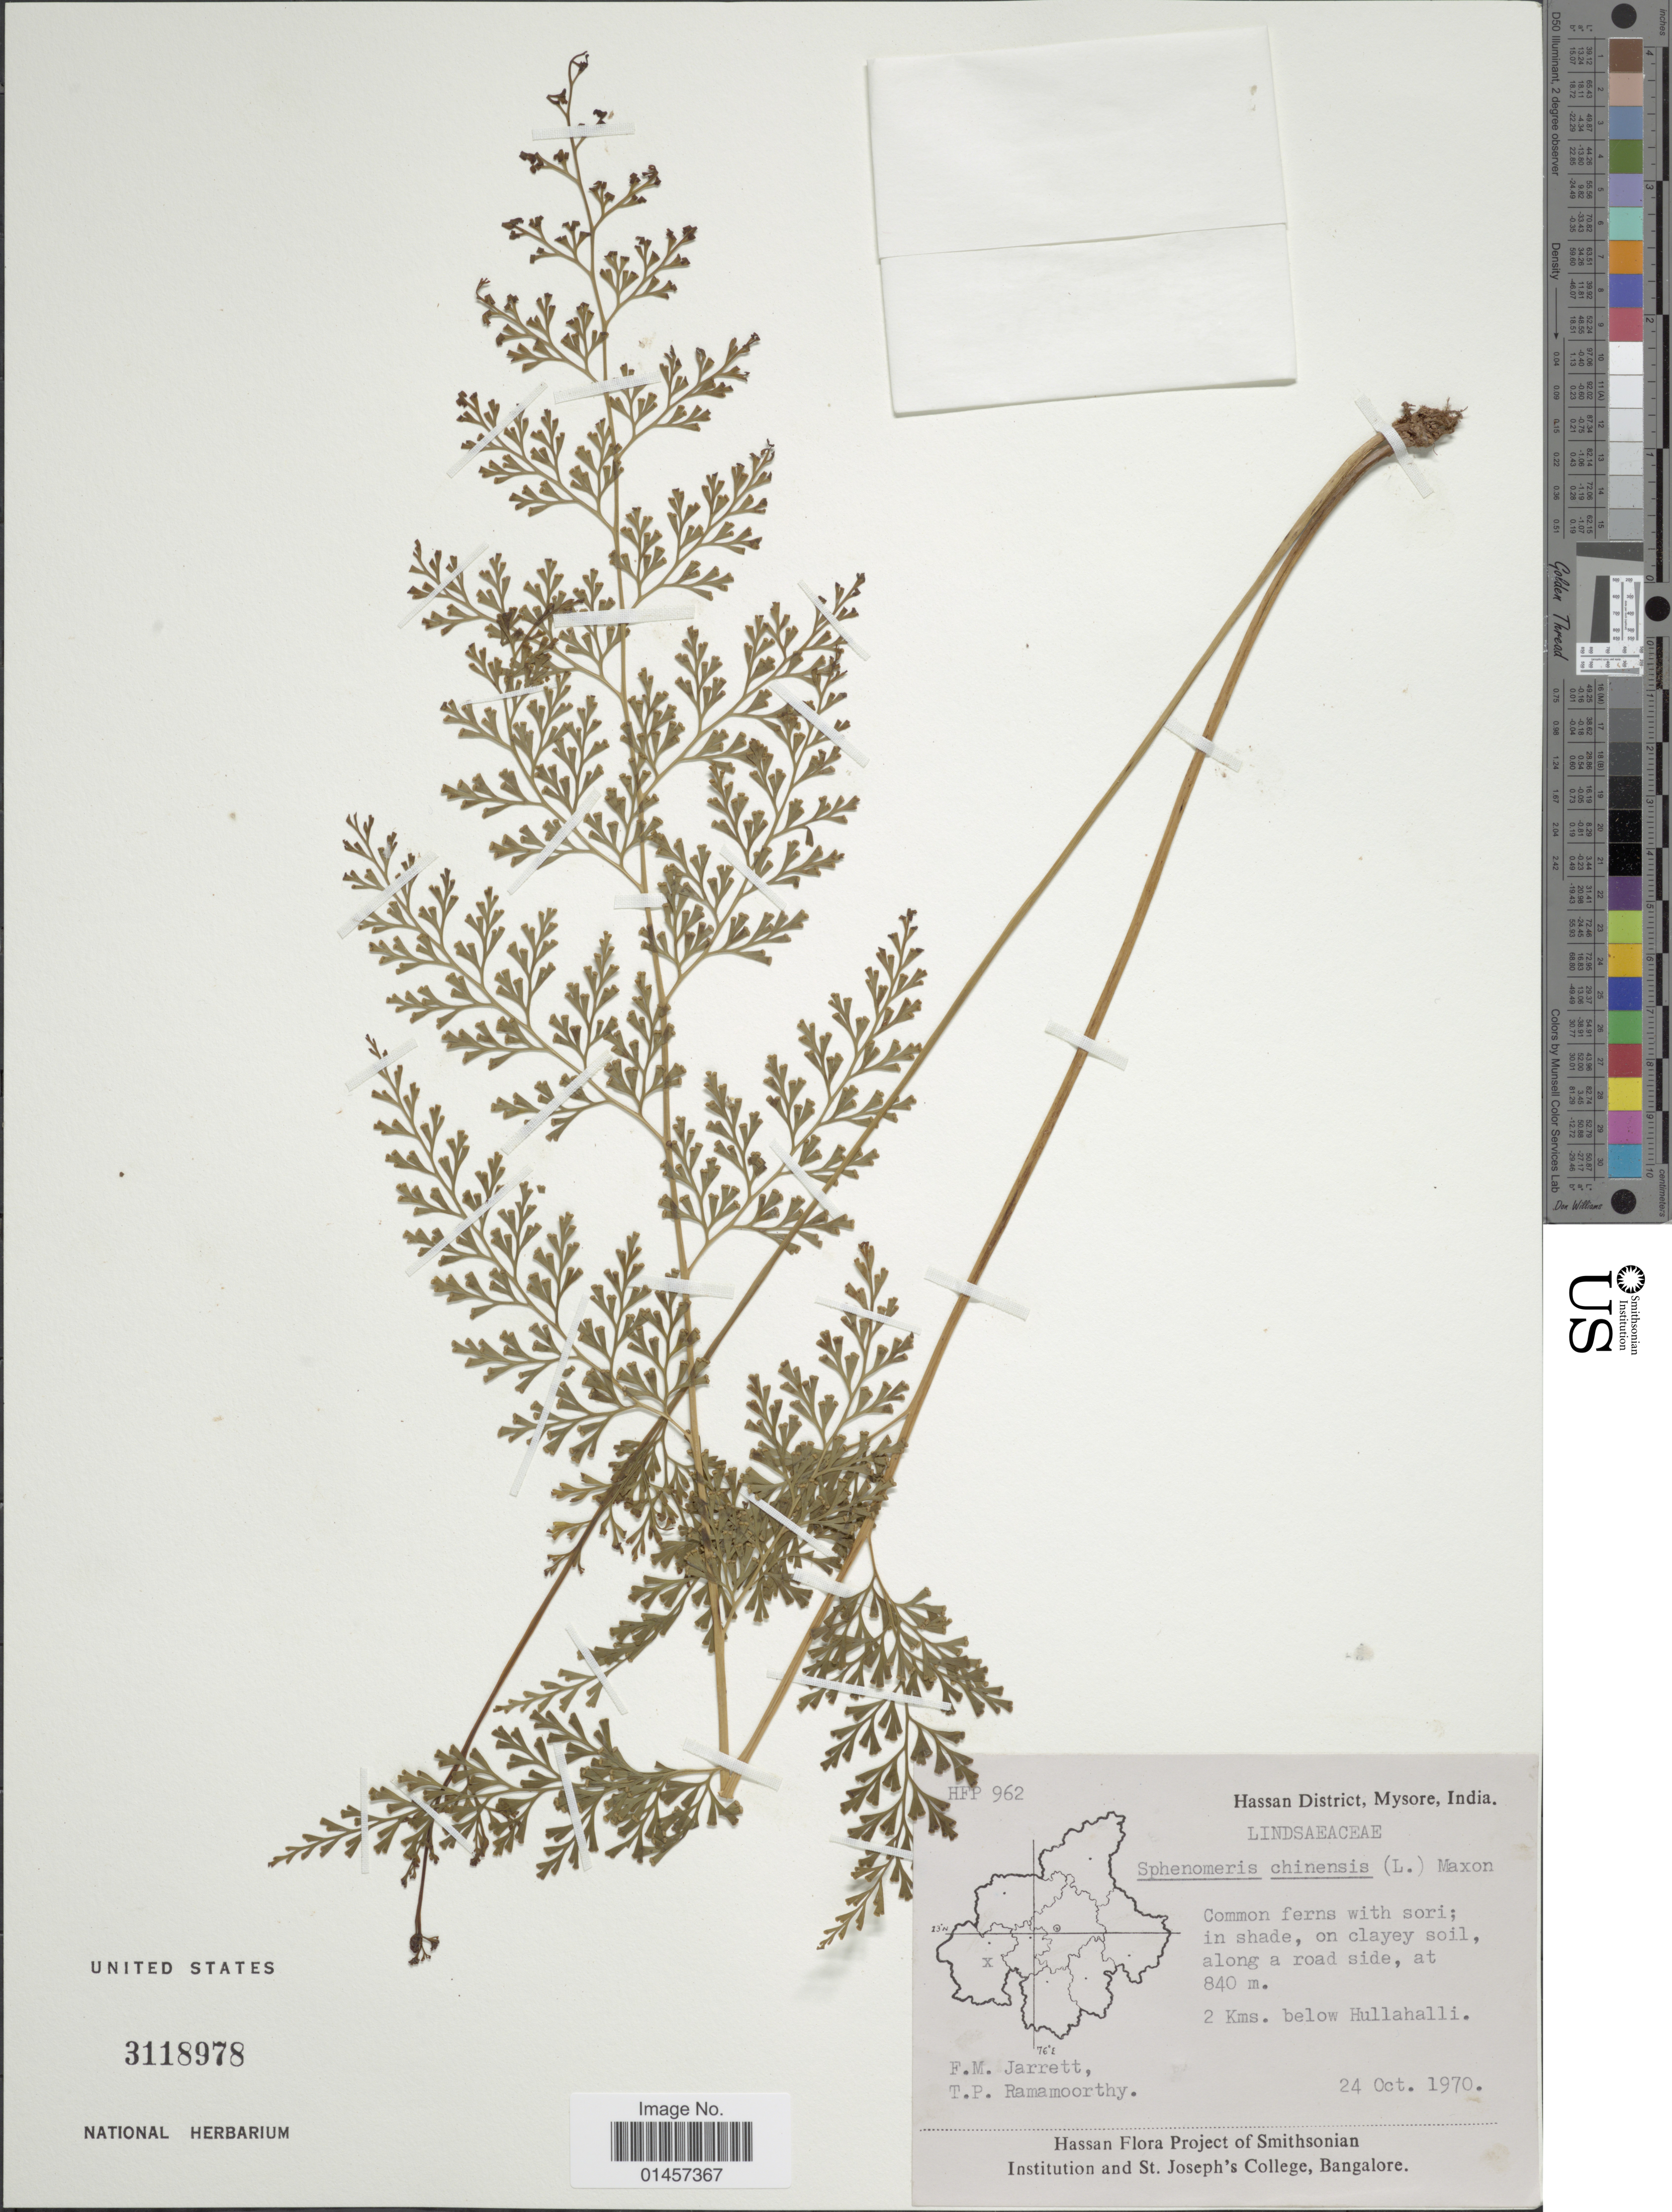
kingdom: Plantae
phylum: Tracheophyta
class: Polypodiopsida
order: Polypodiales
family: Lindsaeaceae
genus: Sphenomeris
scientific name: Sphenomeris chinensis var. chinensis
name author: (L.) Maxon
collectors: F. M. Jarrett & T. P. Ramamoorthy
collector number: HFP962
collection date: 1970-10-24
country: India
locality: Hassam District, Mysore, India, Along a road side, 2kms below Hullahalli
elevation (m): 840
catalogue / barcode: US 3118978